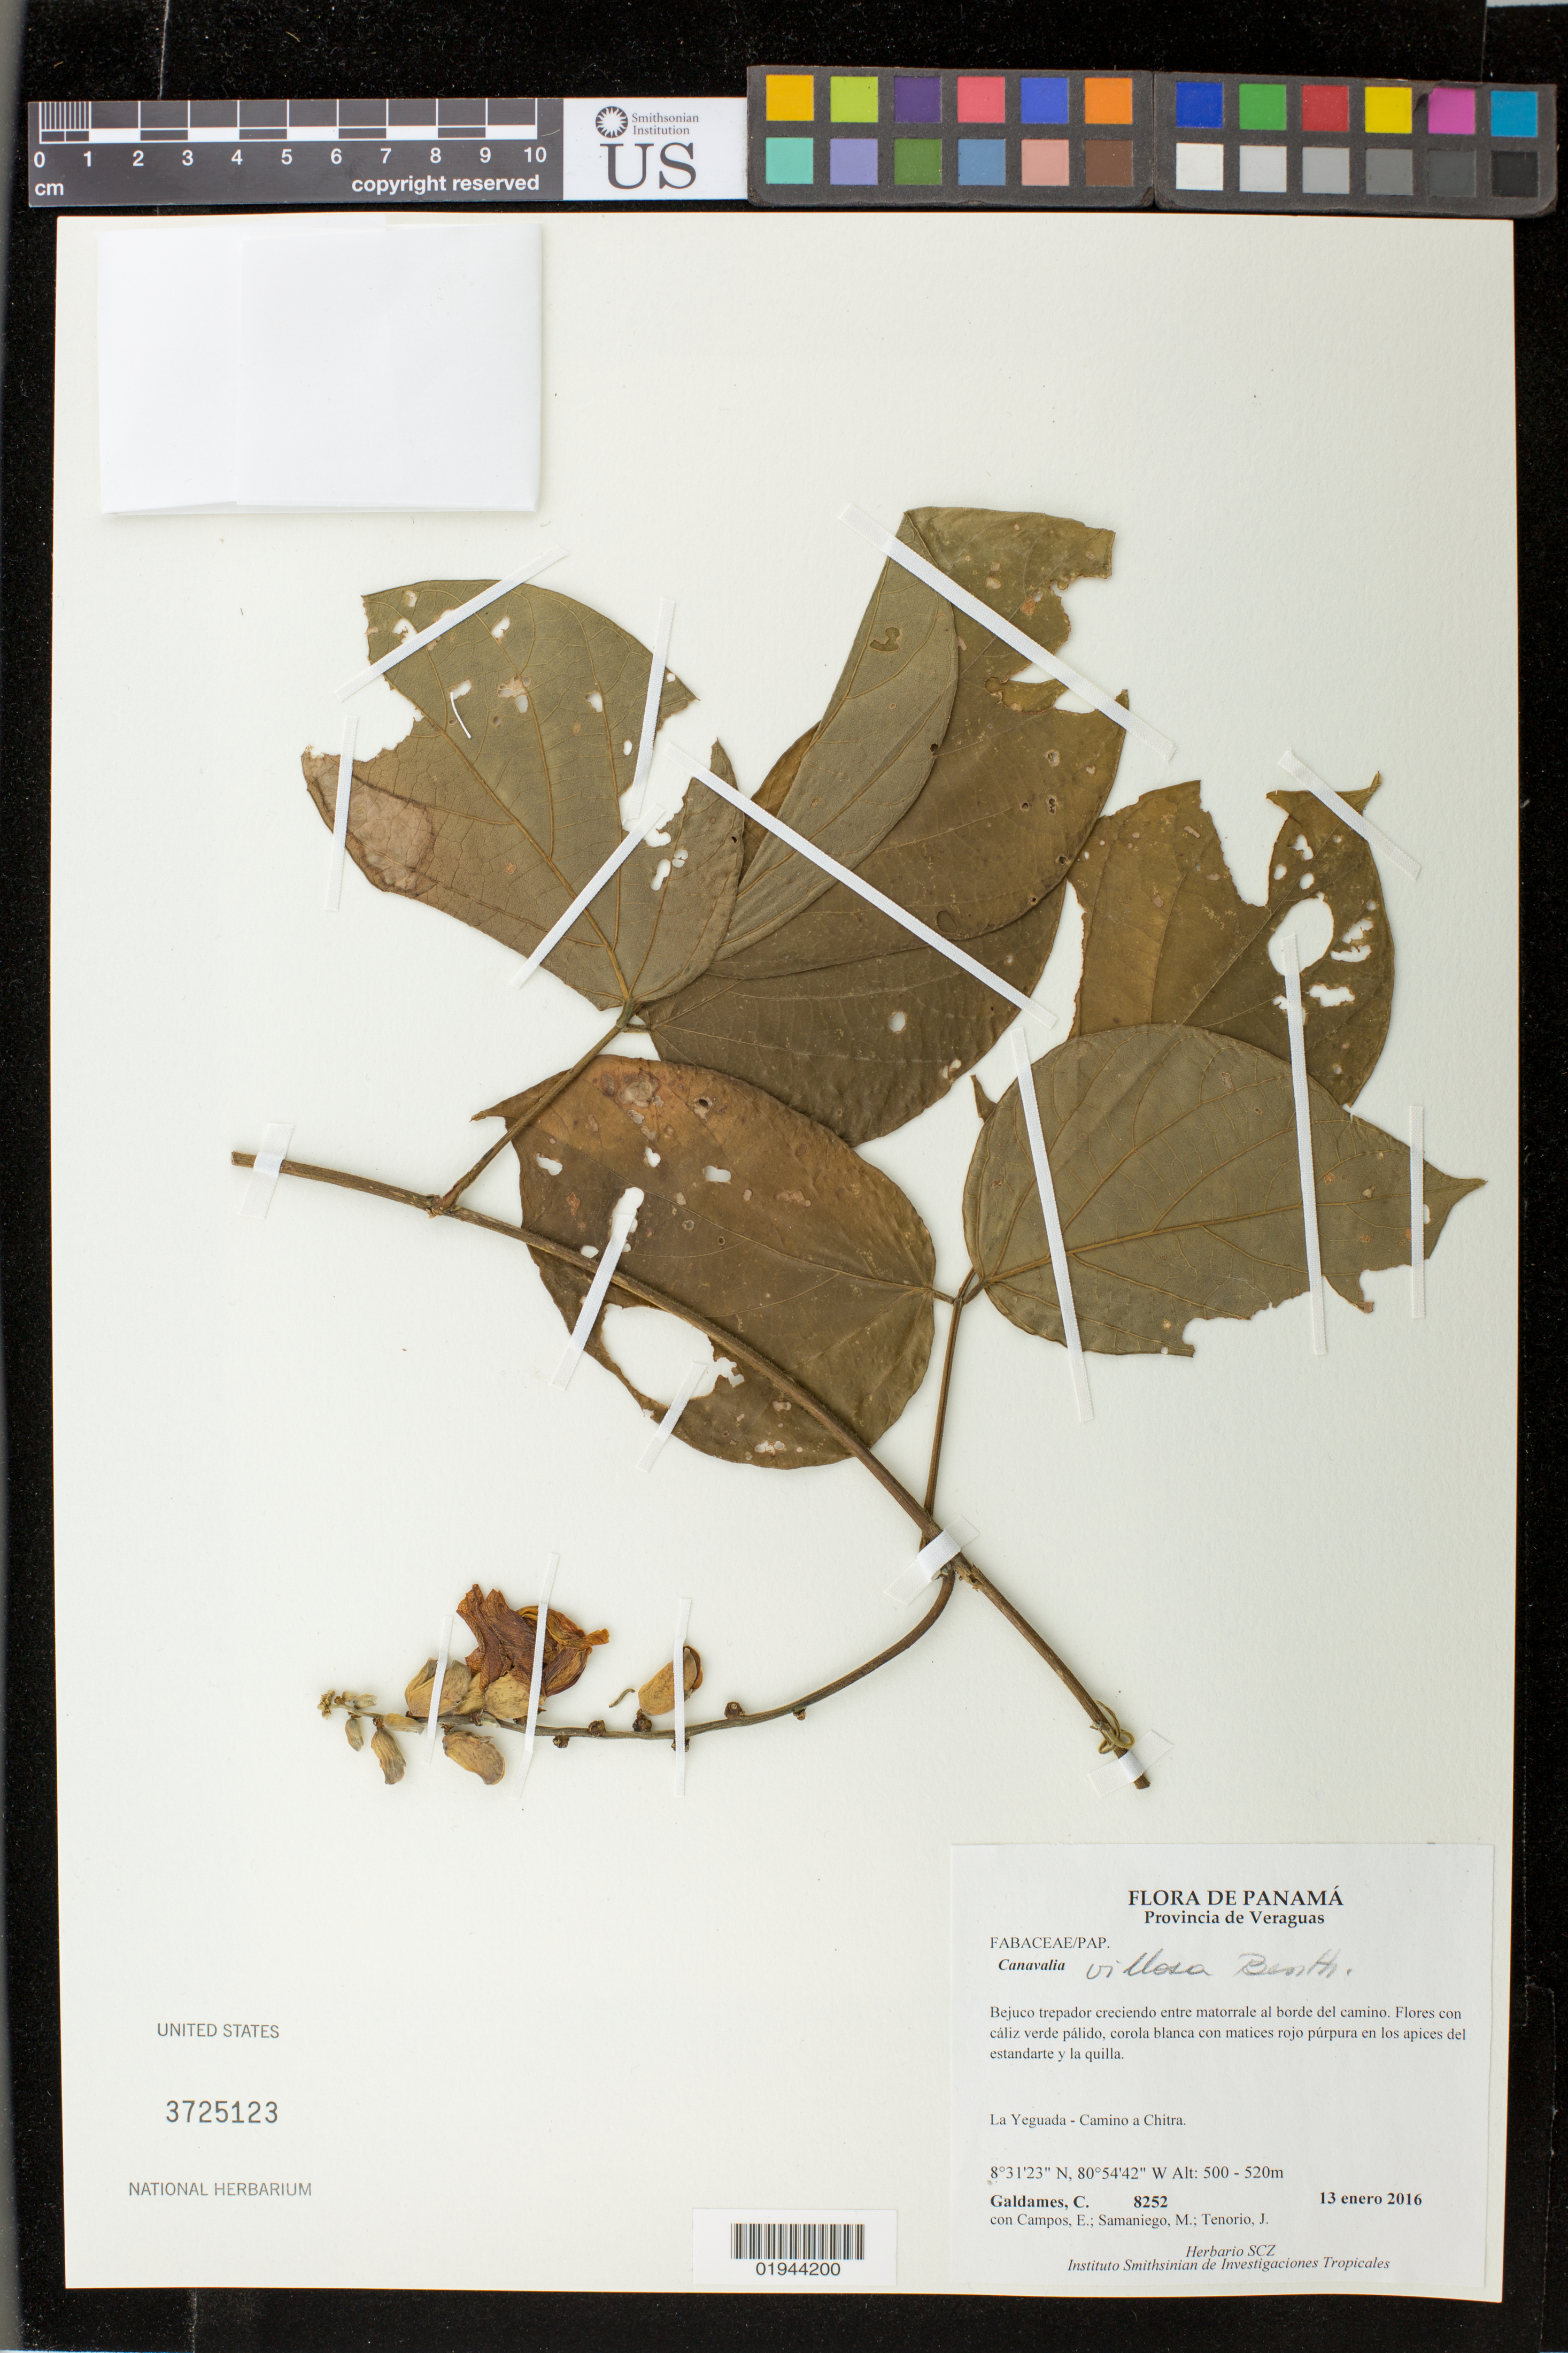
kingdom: Plantae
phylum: Tracheophyta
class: Magnoliopsida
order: Fabales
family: Fabaceae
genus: Canavalia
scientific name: Canavalia villosa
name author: Benth.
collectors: C. Galdames, E. Campos, M. Samaniego & J. Tenorio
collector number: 8252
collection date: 2016-01-13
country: Panama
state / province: Veraguas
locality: La Yguada - Camino a Chitra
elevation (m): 500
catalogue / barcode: US 3725123